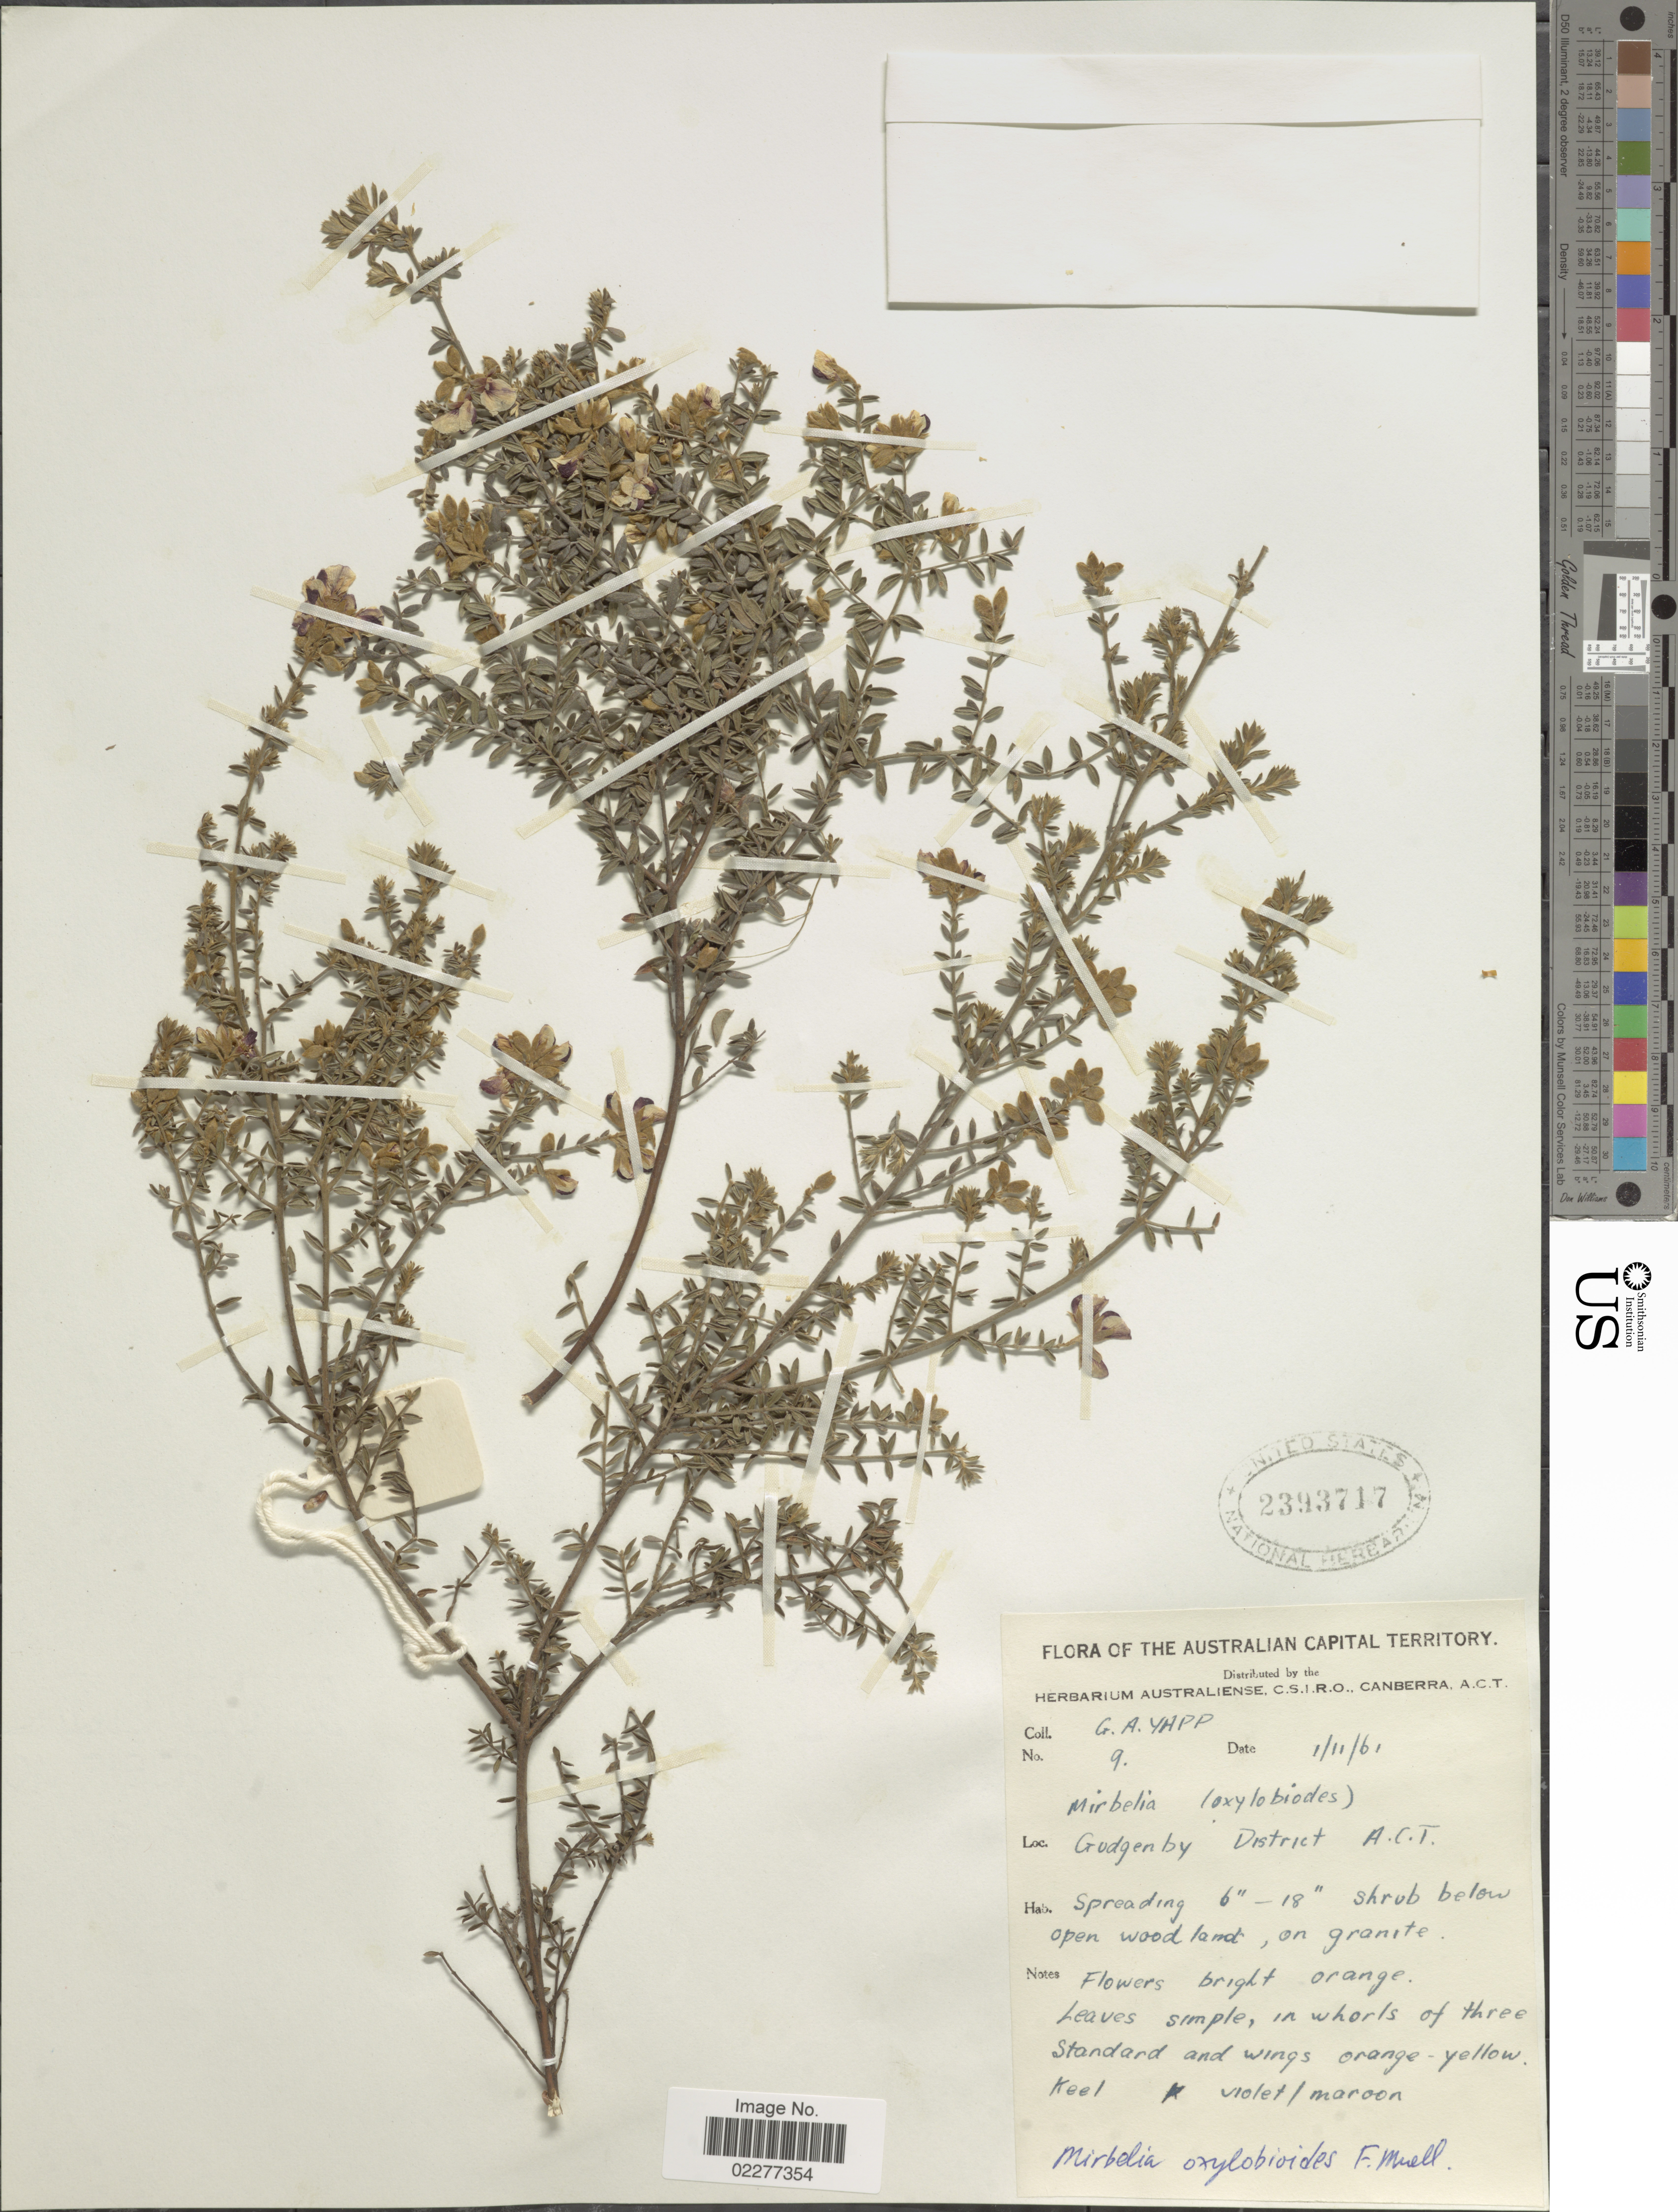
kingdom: Plantae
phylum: Tracheophyta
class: Magnoliopsida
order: Fabales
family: Fabaceae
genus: Mirbelia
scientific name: Mirbelia oxylobioides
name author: F. Muell.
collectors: G. Yapp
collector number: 9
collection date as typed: Transcribed d/m/y: 1/11/61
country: Australia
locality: The Australian Capital Territory, Gudgen by District A.C.T.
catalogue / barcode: US 2393717